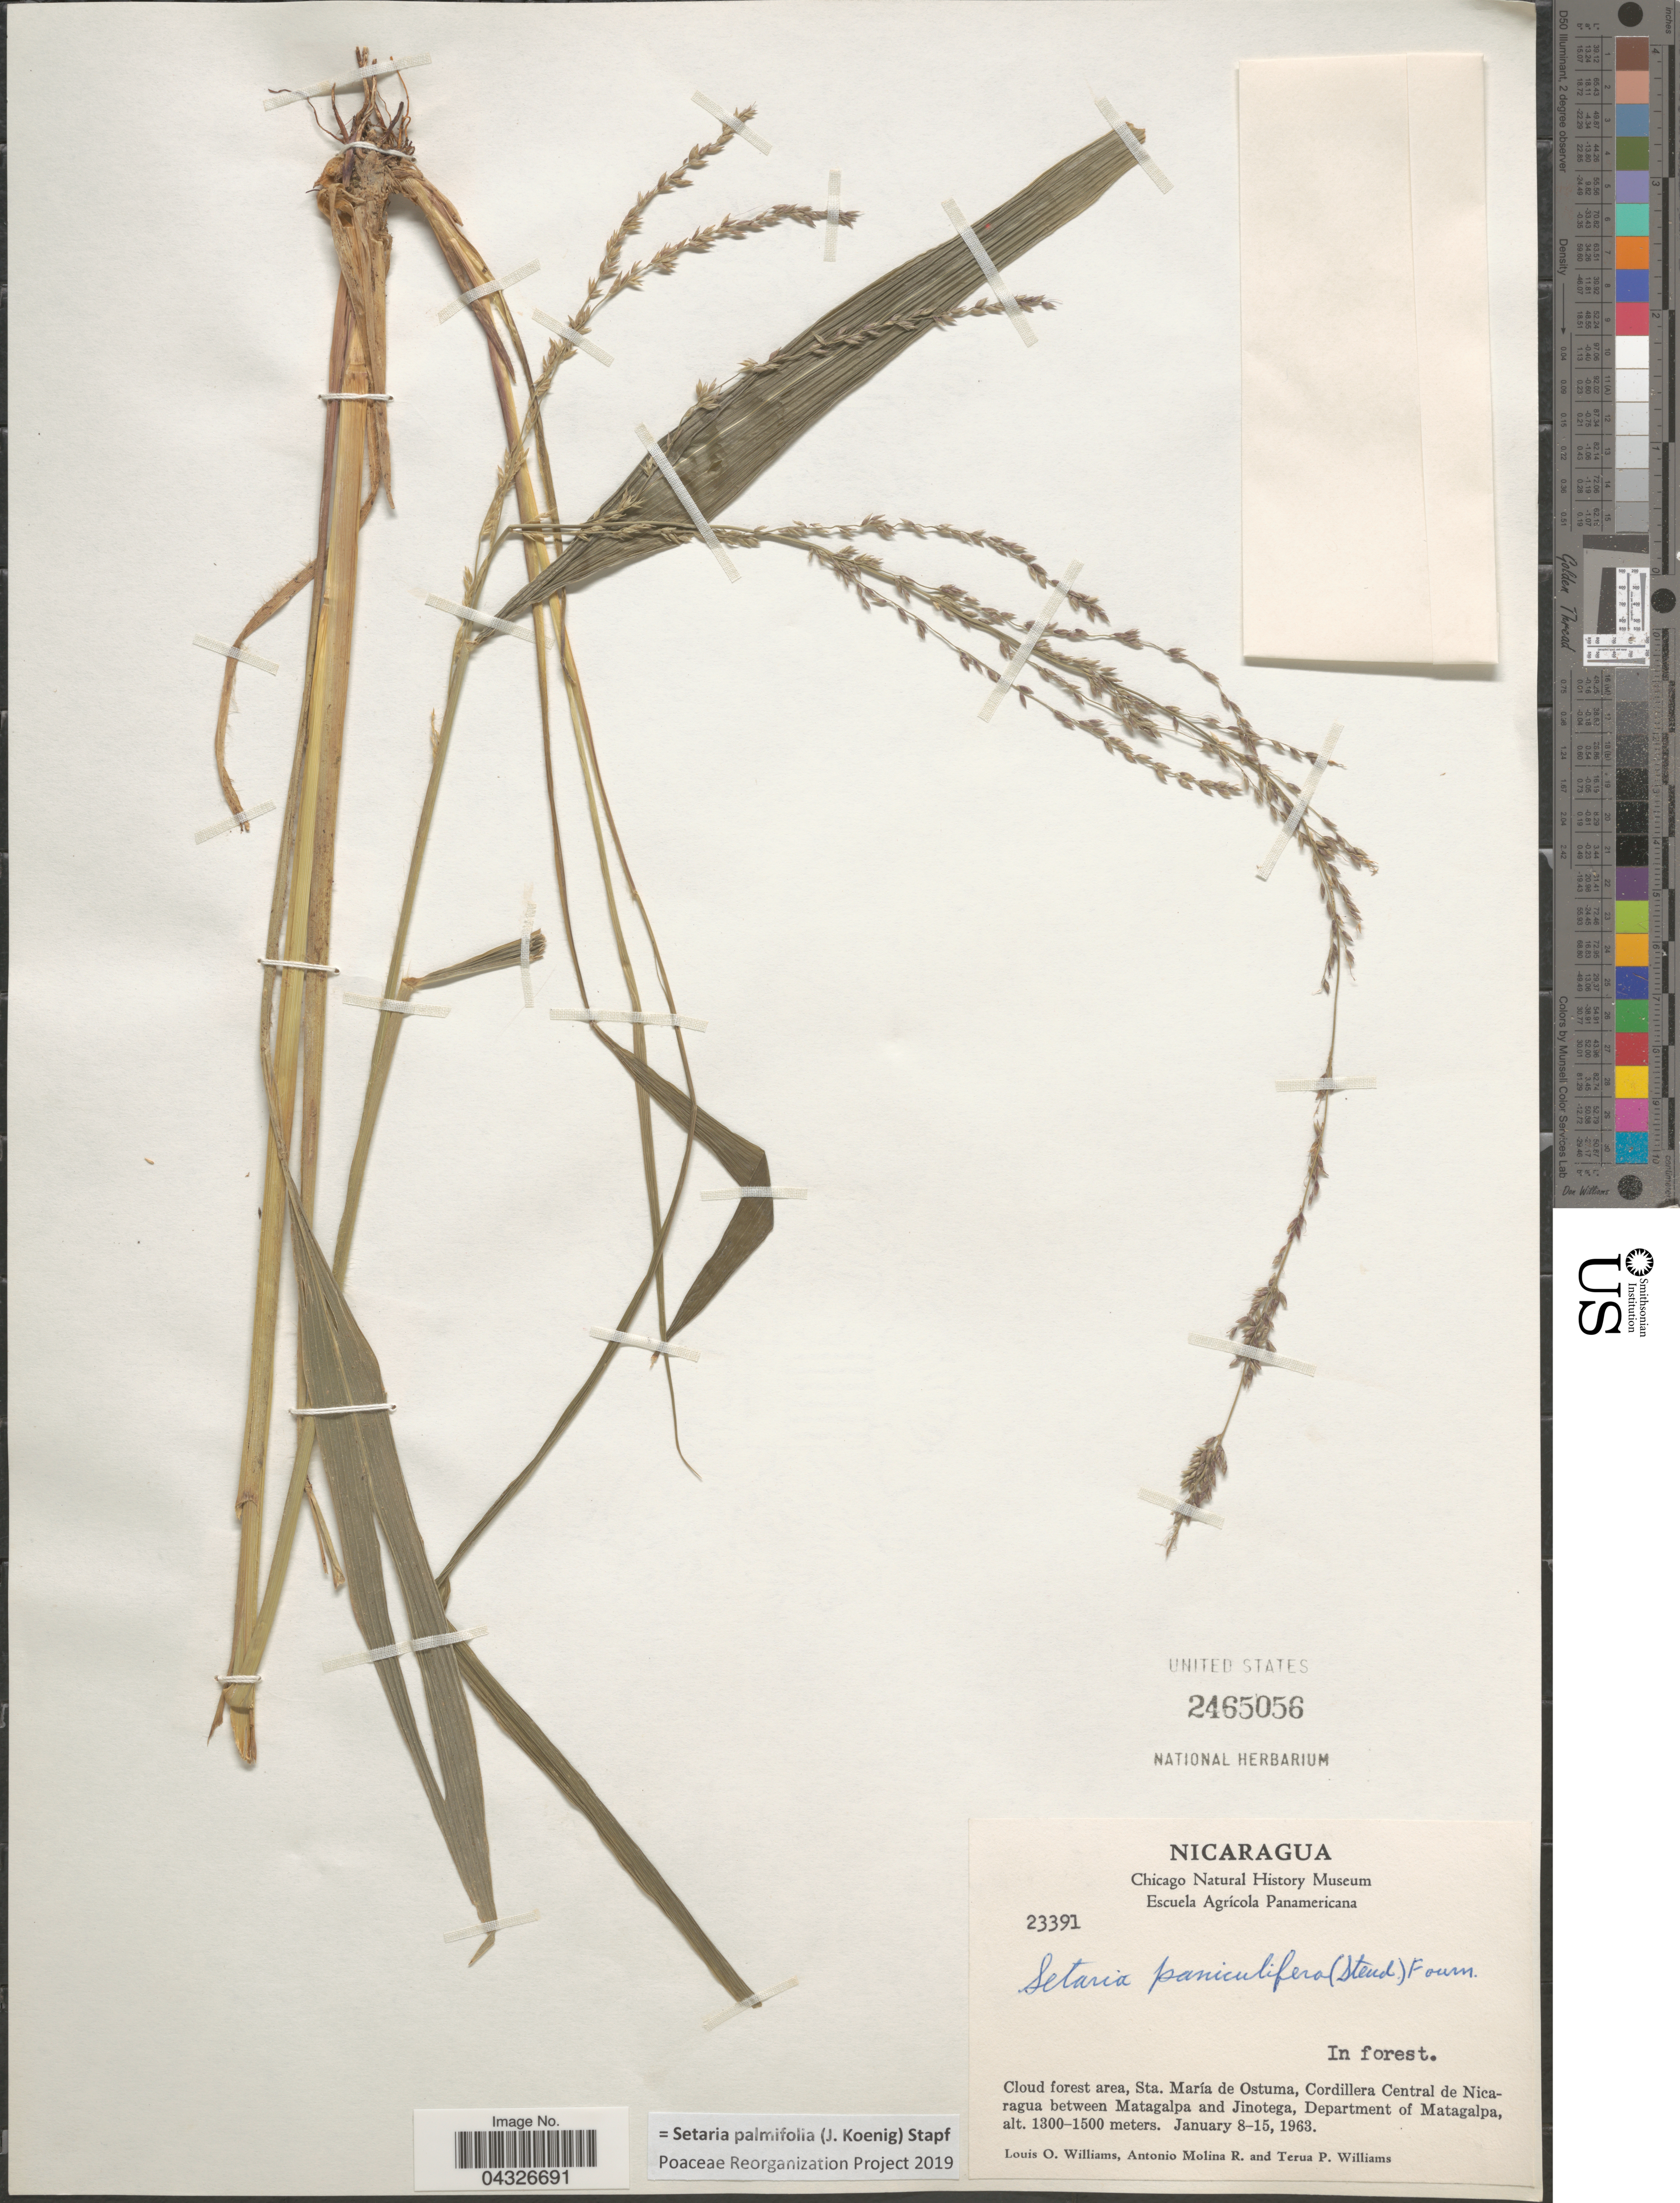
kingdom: Plantae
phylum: Tracheophyta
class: Liliopsida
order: Poales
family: Poaceae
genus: Setaria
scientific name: Setaria palmifolia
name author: (J. Koenig) Stapf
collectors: L. O. Williams, A. Molina R. & T. Williams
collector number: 23391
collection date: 1963-01-08/1963-01-15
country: Nicaragua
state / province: Matagalpa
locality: Cloud forest area, Sta. María de Ostuma, Cordillera Central de Nicaragua between Matagalpa and Jinotega, Department of Matagalpa.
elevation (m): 1300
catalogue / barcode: US 2465056